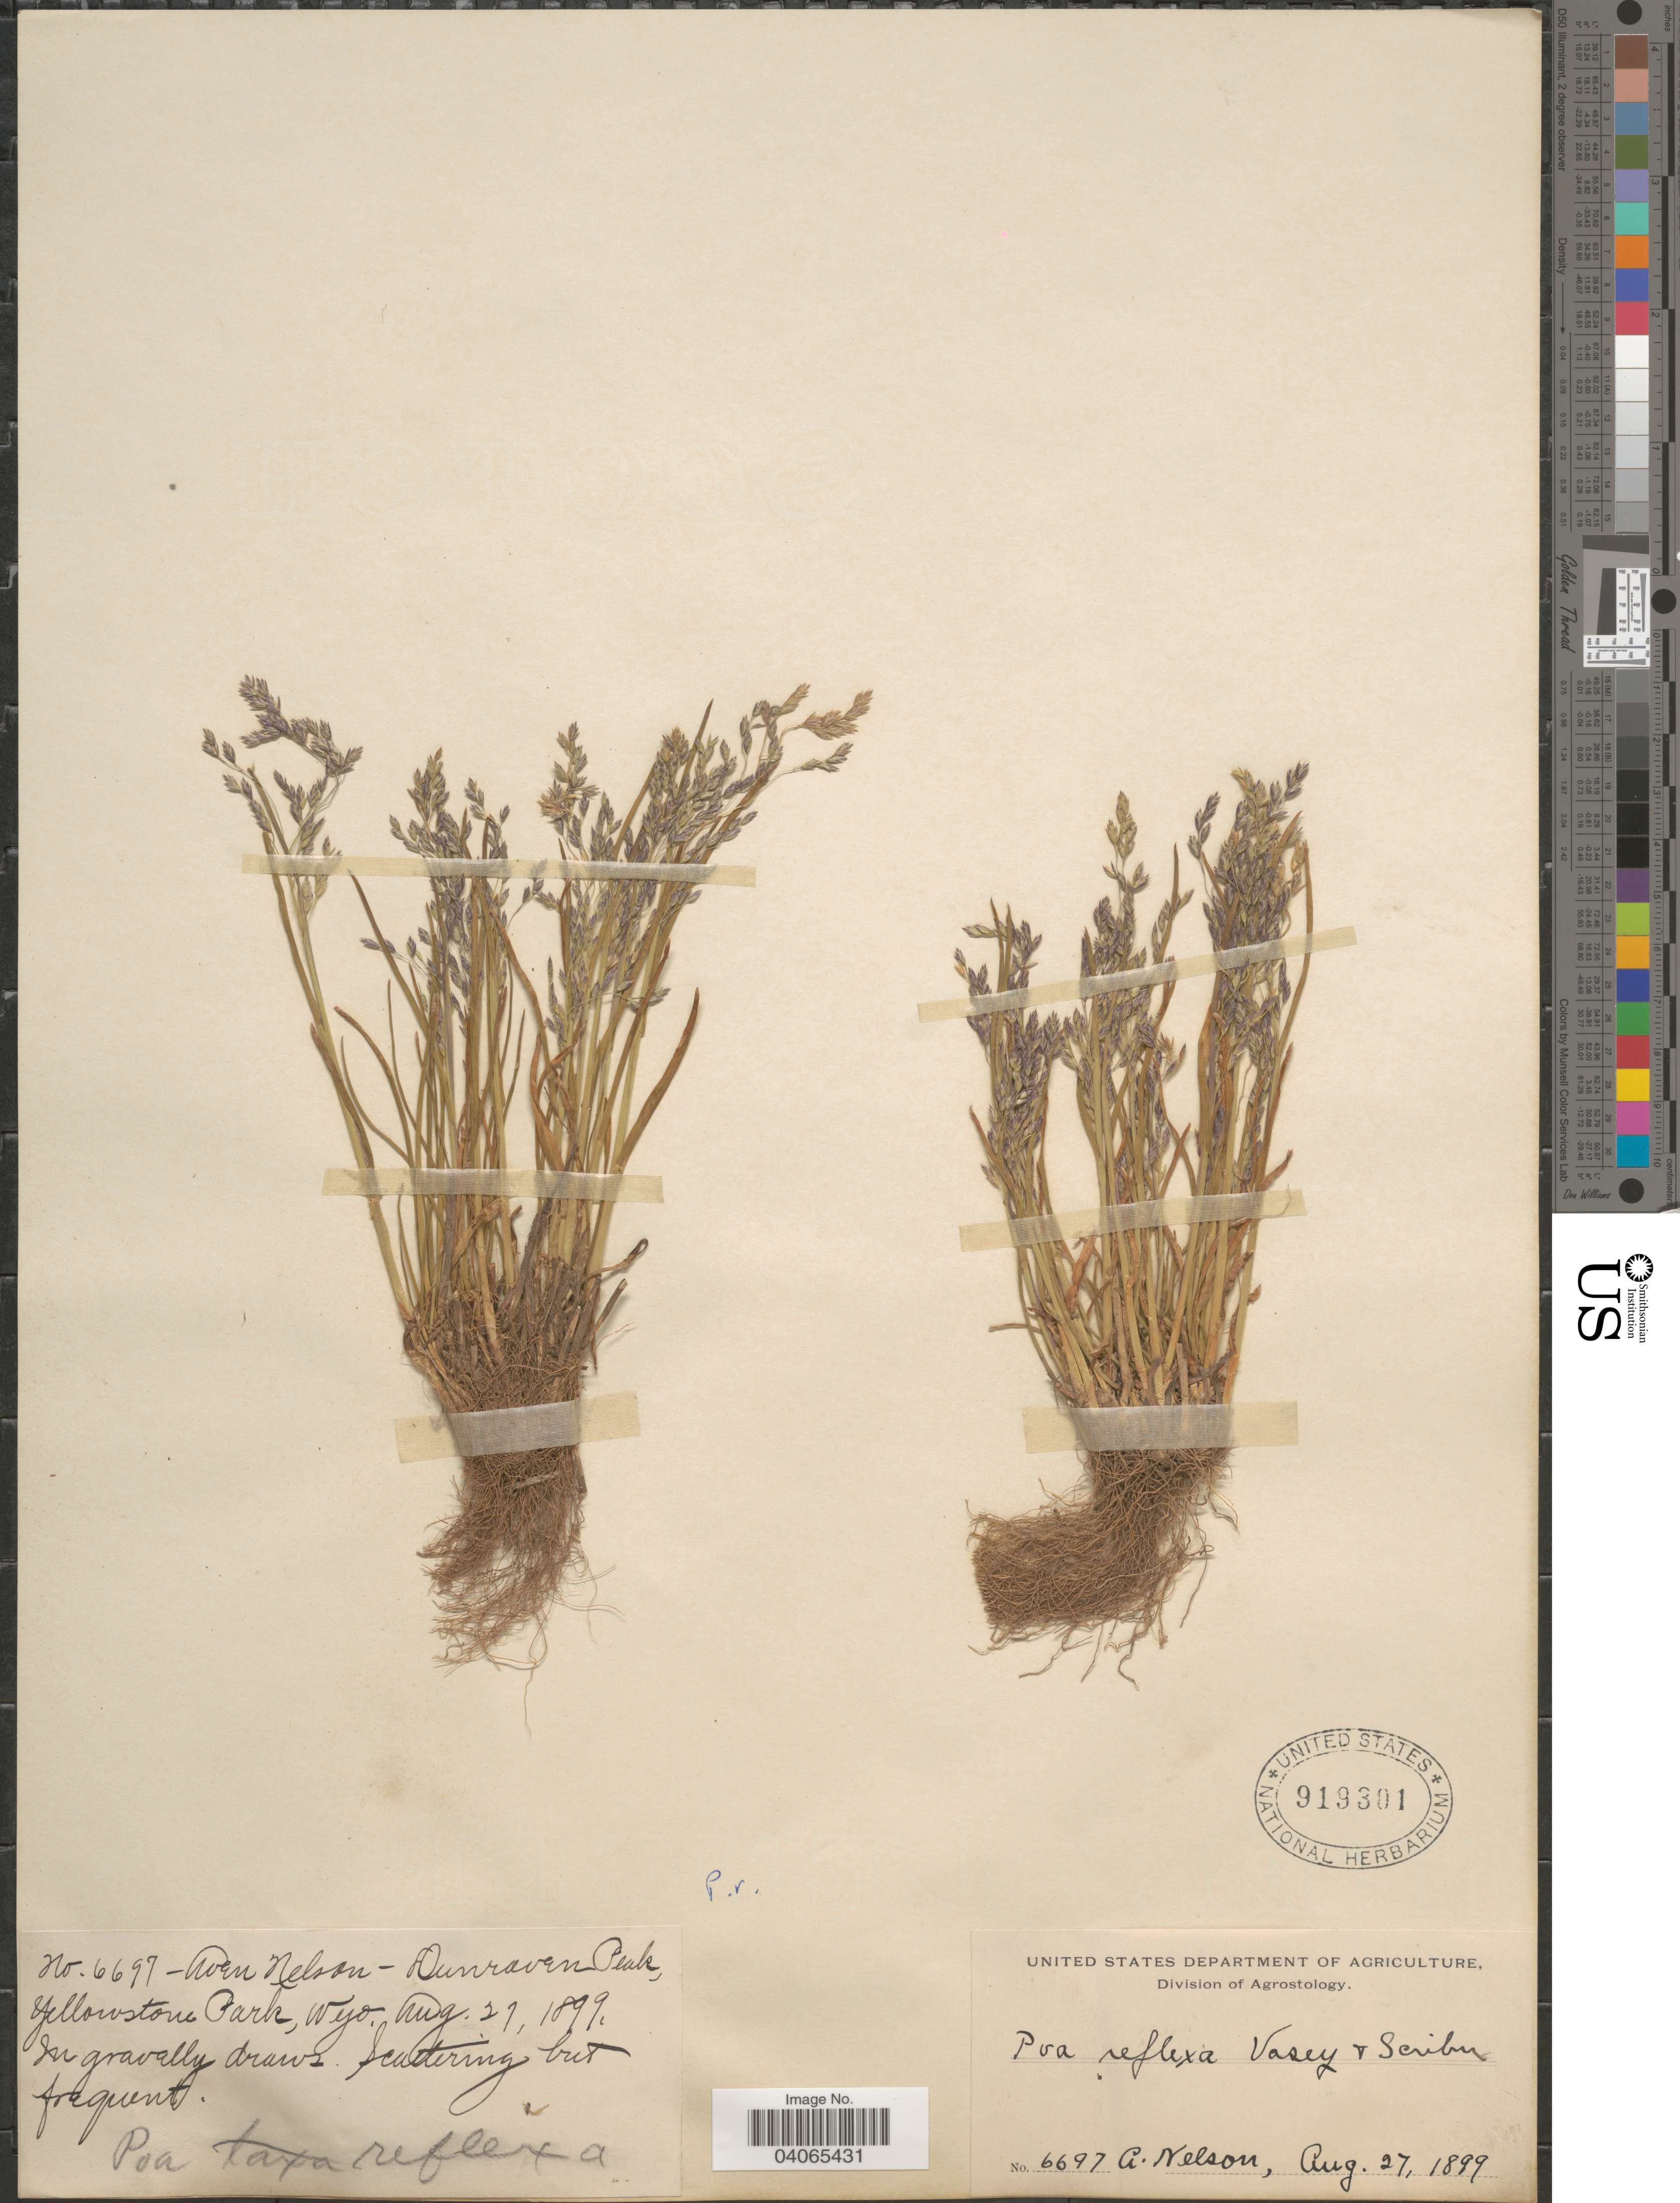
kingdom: Plantae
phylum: Tracheophyta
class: Liliopsida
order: Poales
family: Poaceae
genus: Poa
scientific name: Poa reflexa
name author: Vasey & Scribn.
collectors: A. Nelson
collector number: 6697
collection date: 1899-08-27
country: United States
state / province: Wyoming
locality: Dunraven Peak, Yellowstone Park.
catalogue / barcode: US 919301